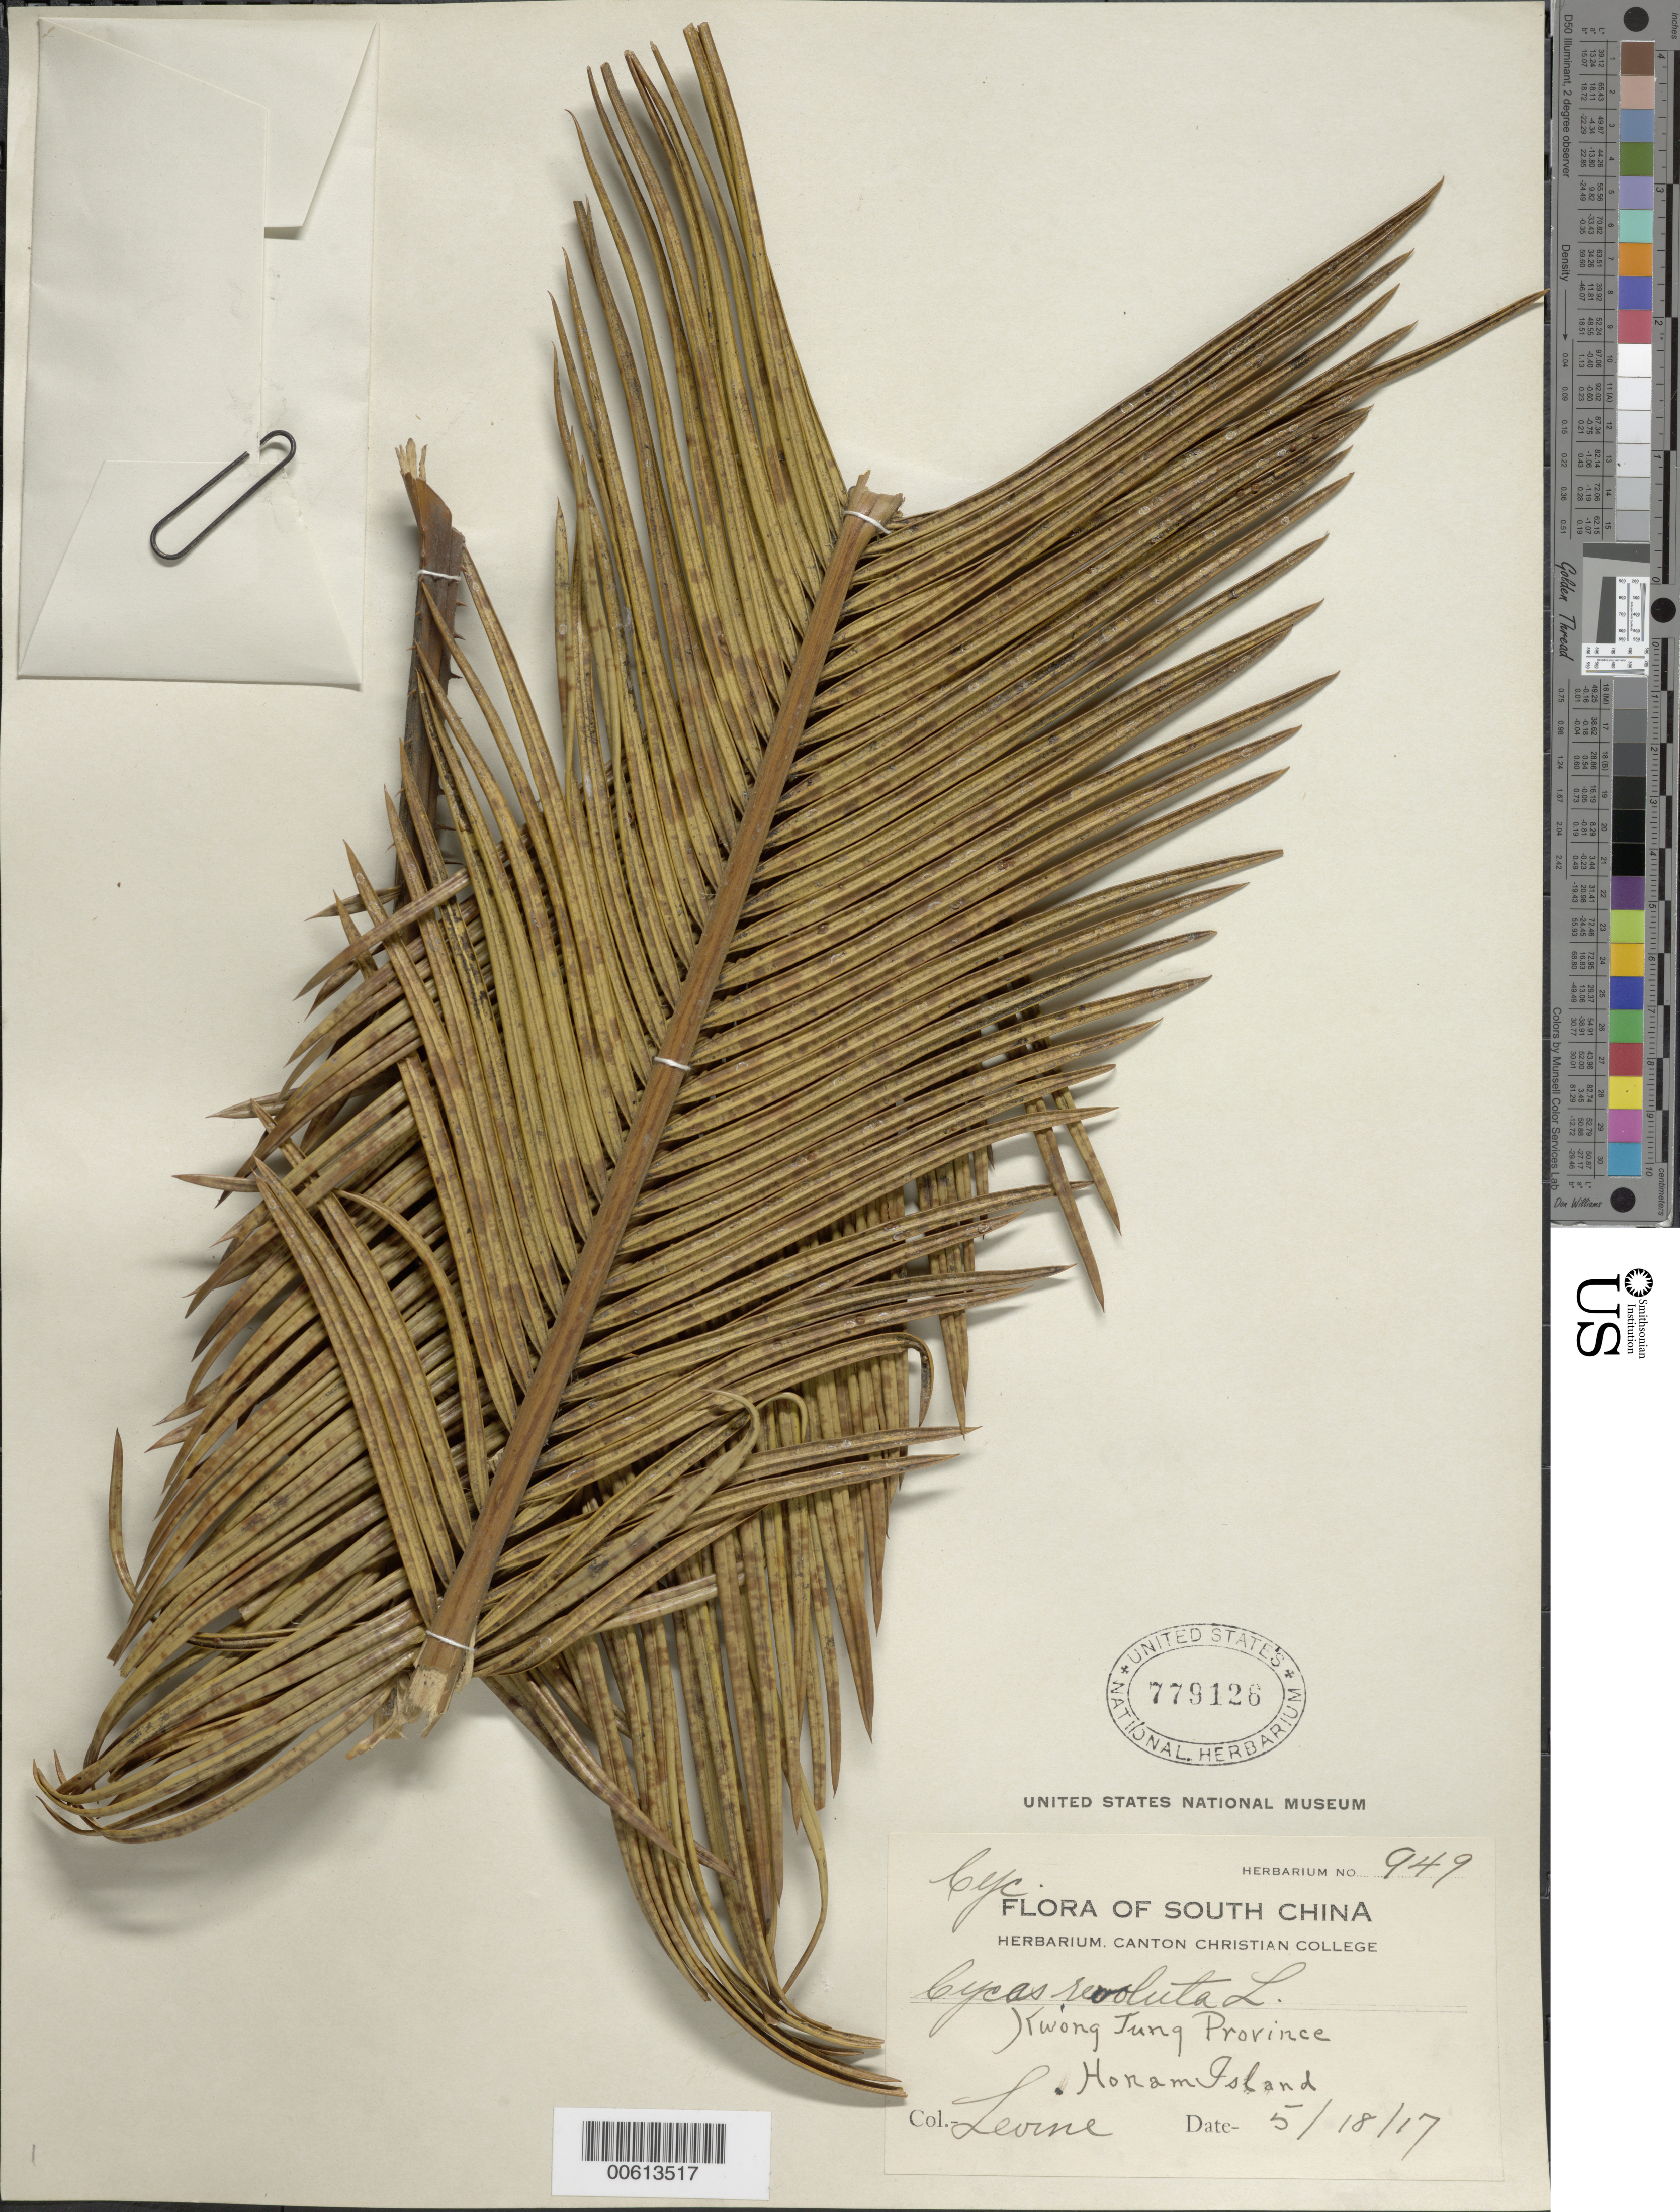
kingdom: Plantae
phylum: Tracheophyta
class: Cycadopsida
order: Cycadales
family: Cycadaceae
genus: Cycas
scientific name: Cycas revoluta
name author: Thunb.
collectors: -. Levine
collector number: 949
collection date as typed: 18 May 1917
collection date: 1917-05-18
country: China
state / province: Guangdong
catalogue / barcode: US 779126